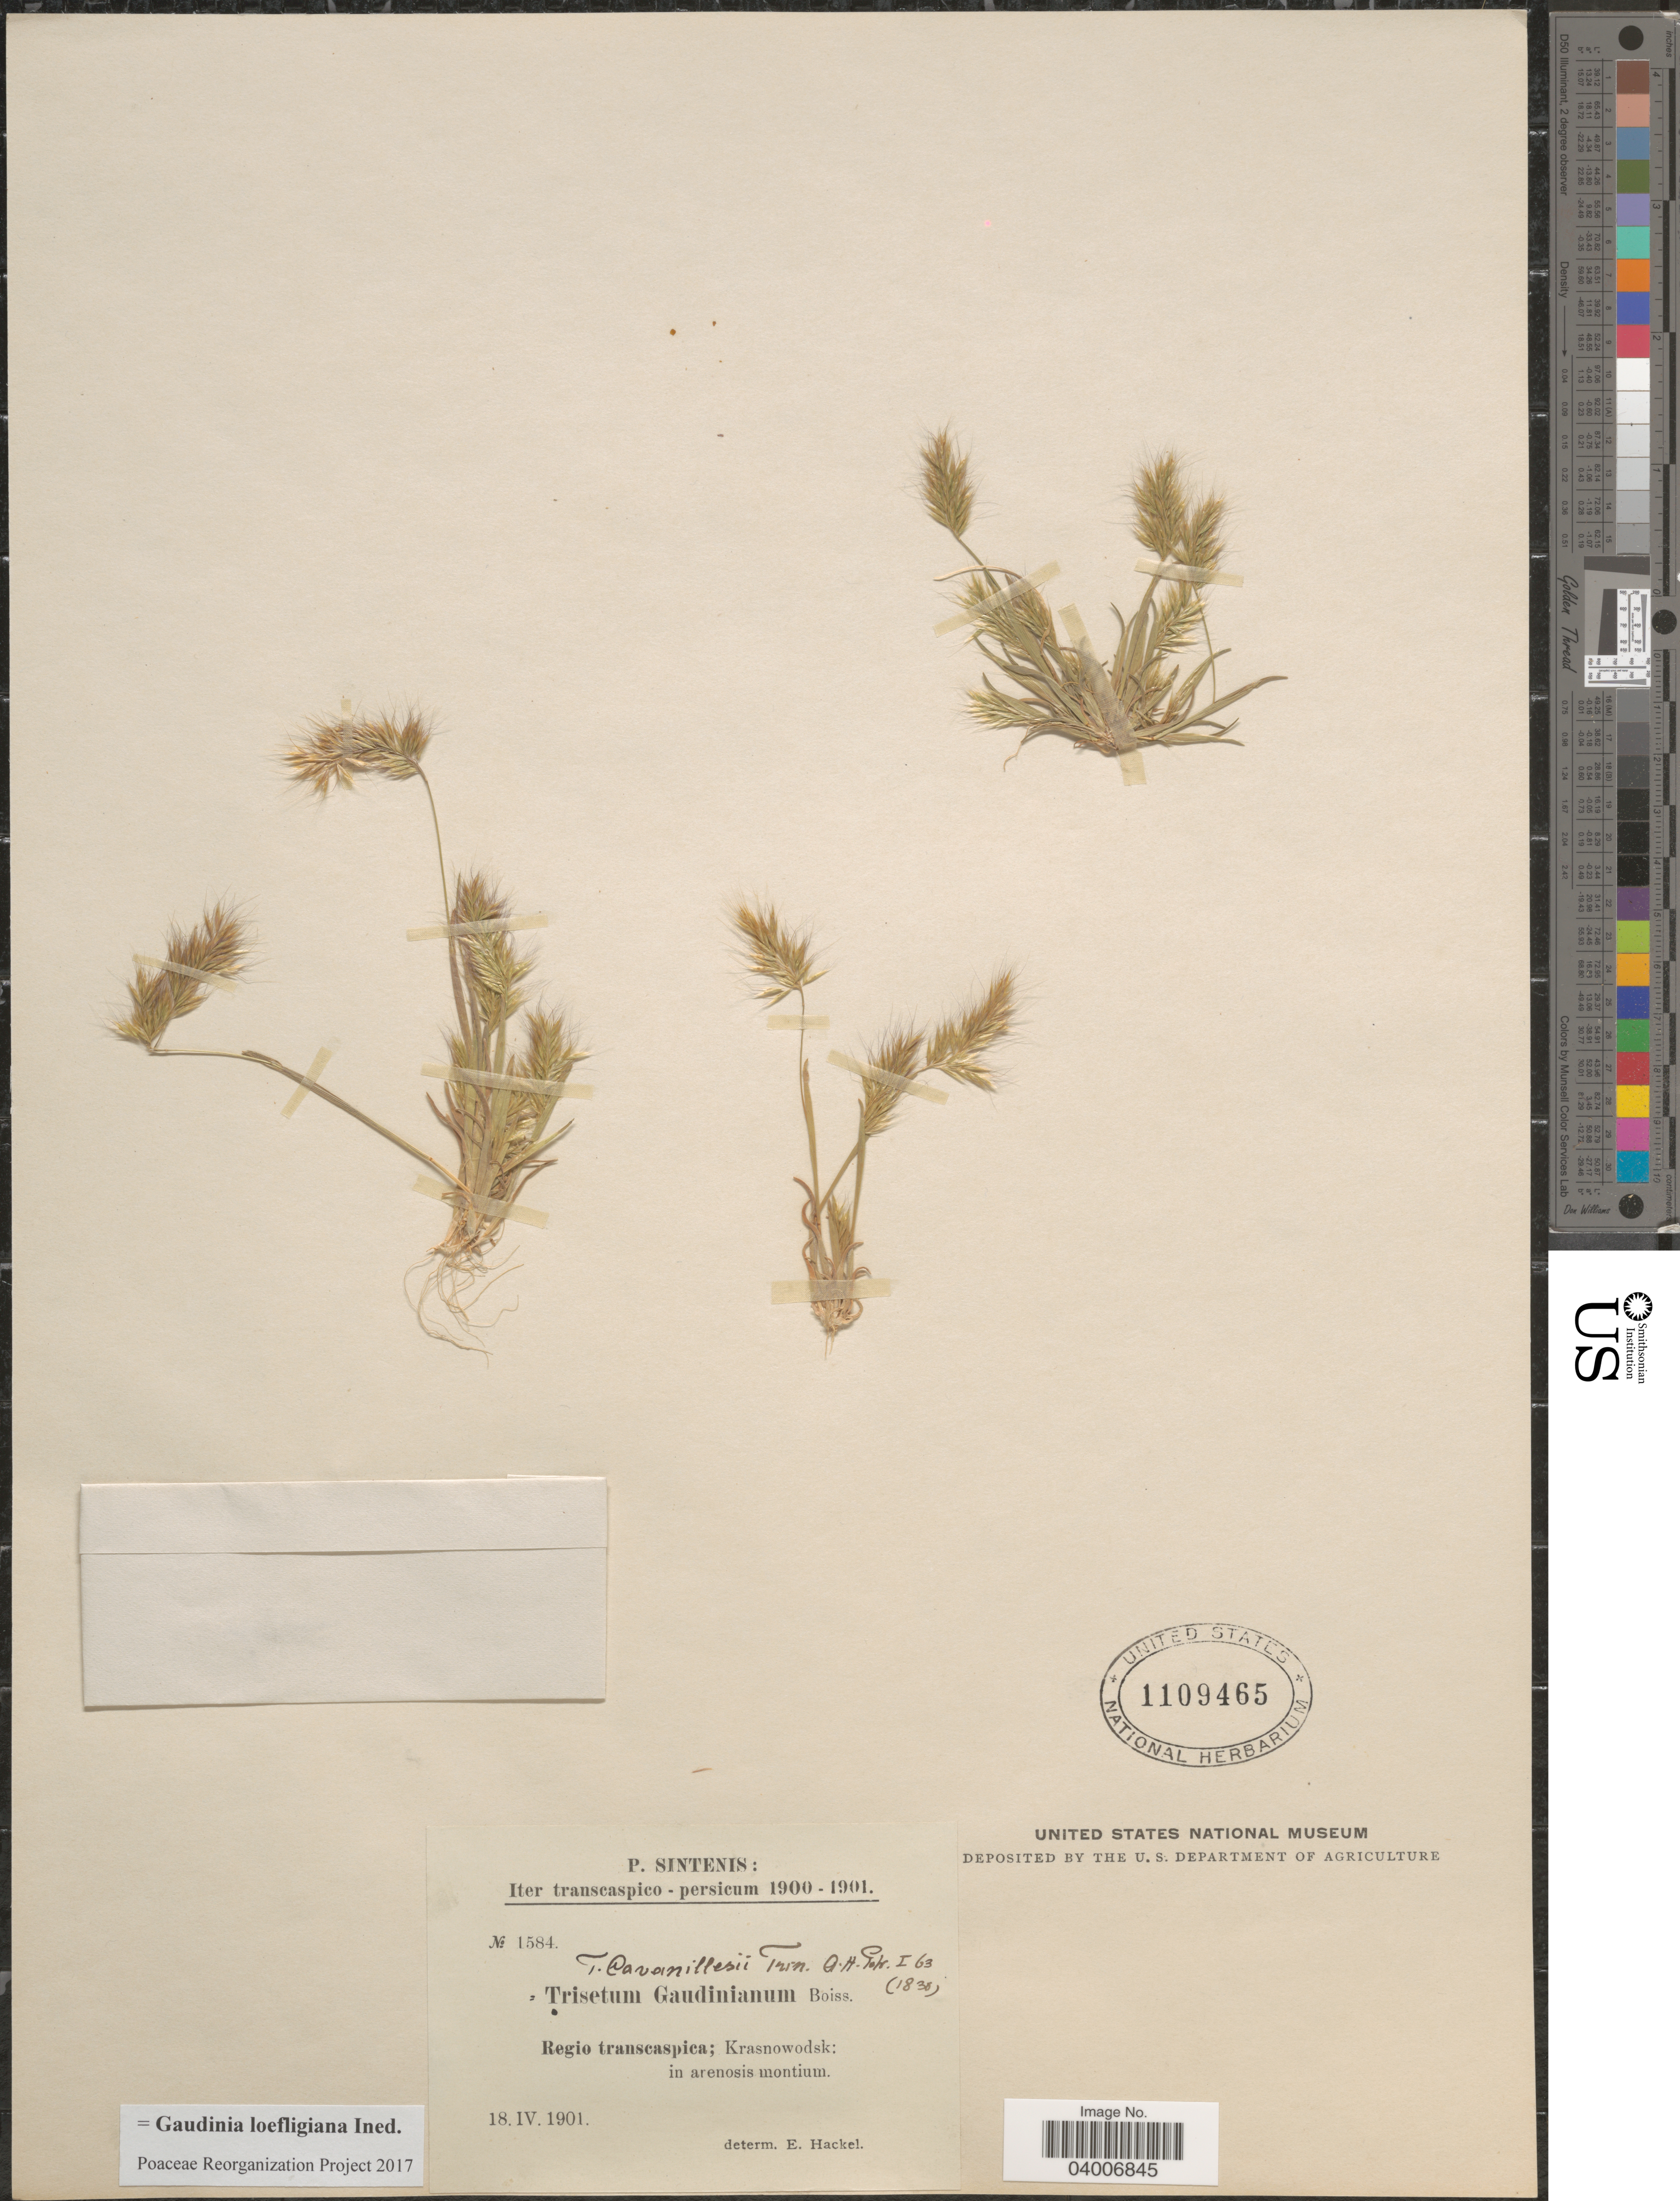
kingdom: Plantae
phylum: Tracheophyta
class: Liliopsida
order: Poales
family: Poaceae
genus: Gaudinia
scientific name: Gaudinia loefligiana ined.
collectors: P. Sintenis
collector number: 1584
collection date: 1901-04-18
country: Turkmenistan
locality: Iter transcaspico - persicum. Regio transcaspica; Krasnowodsk: in arenosis montium.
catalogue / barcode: US 1109465